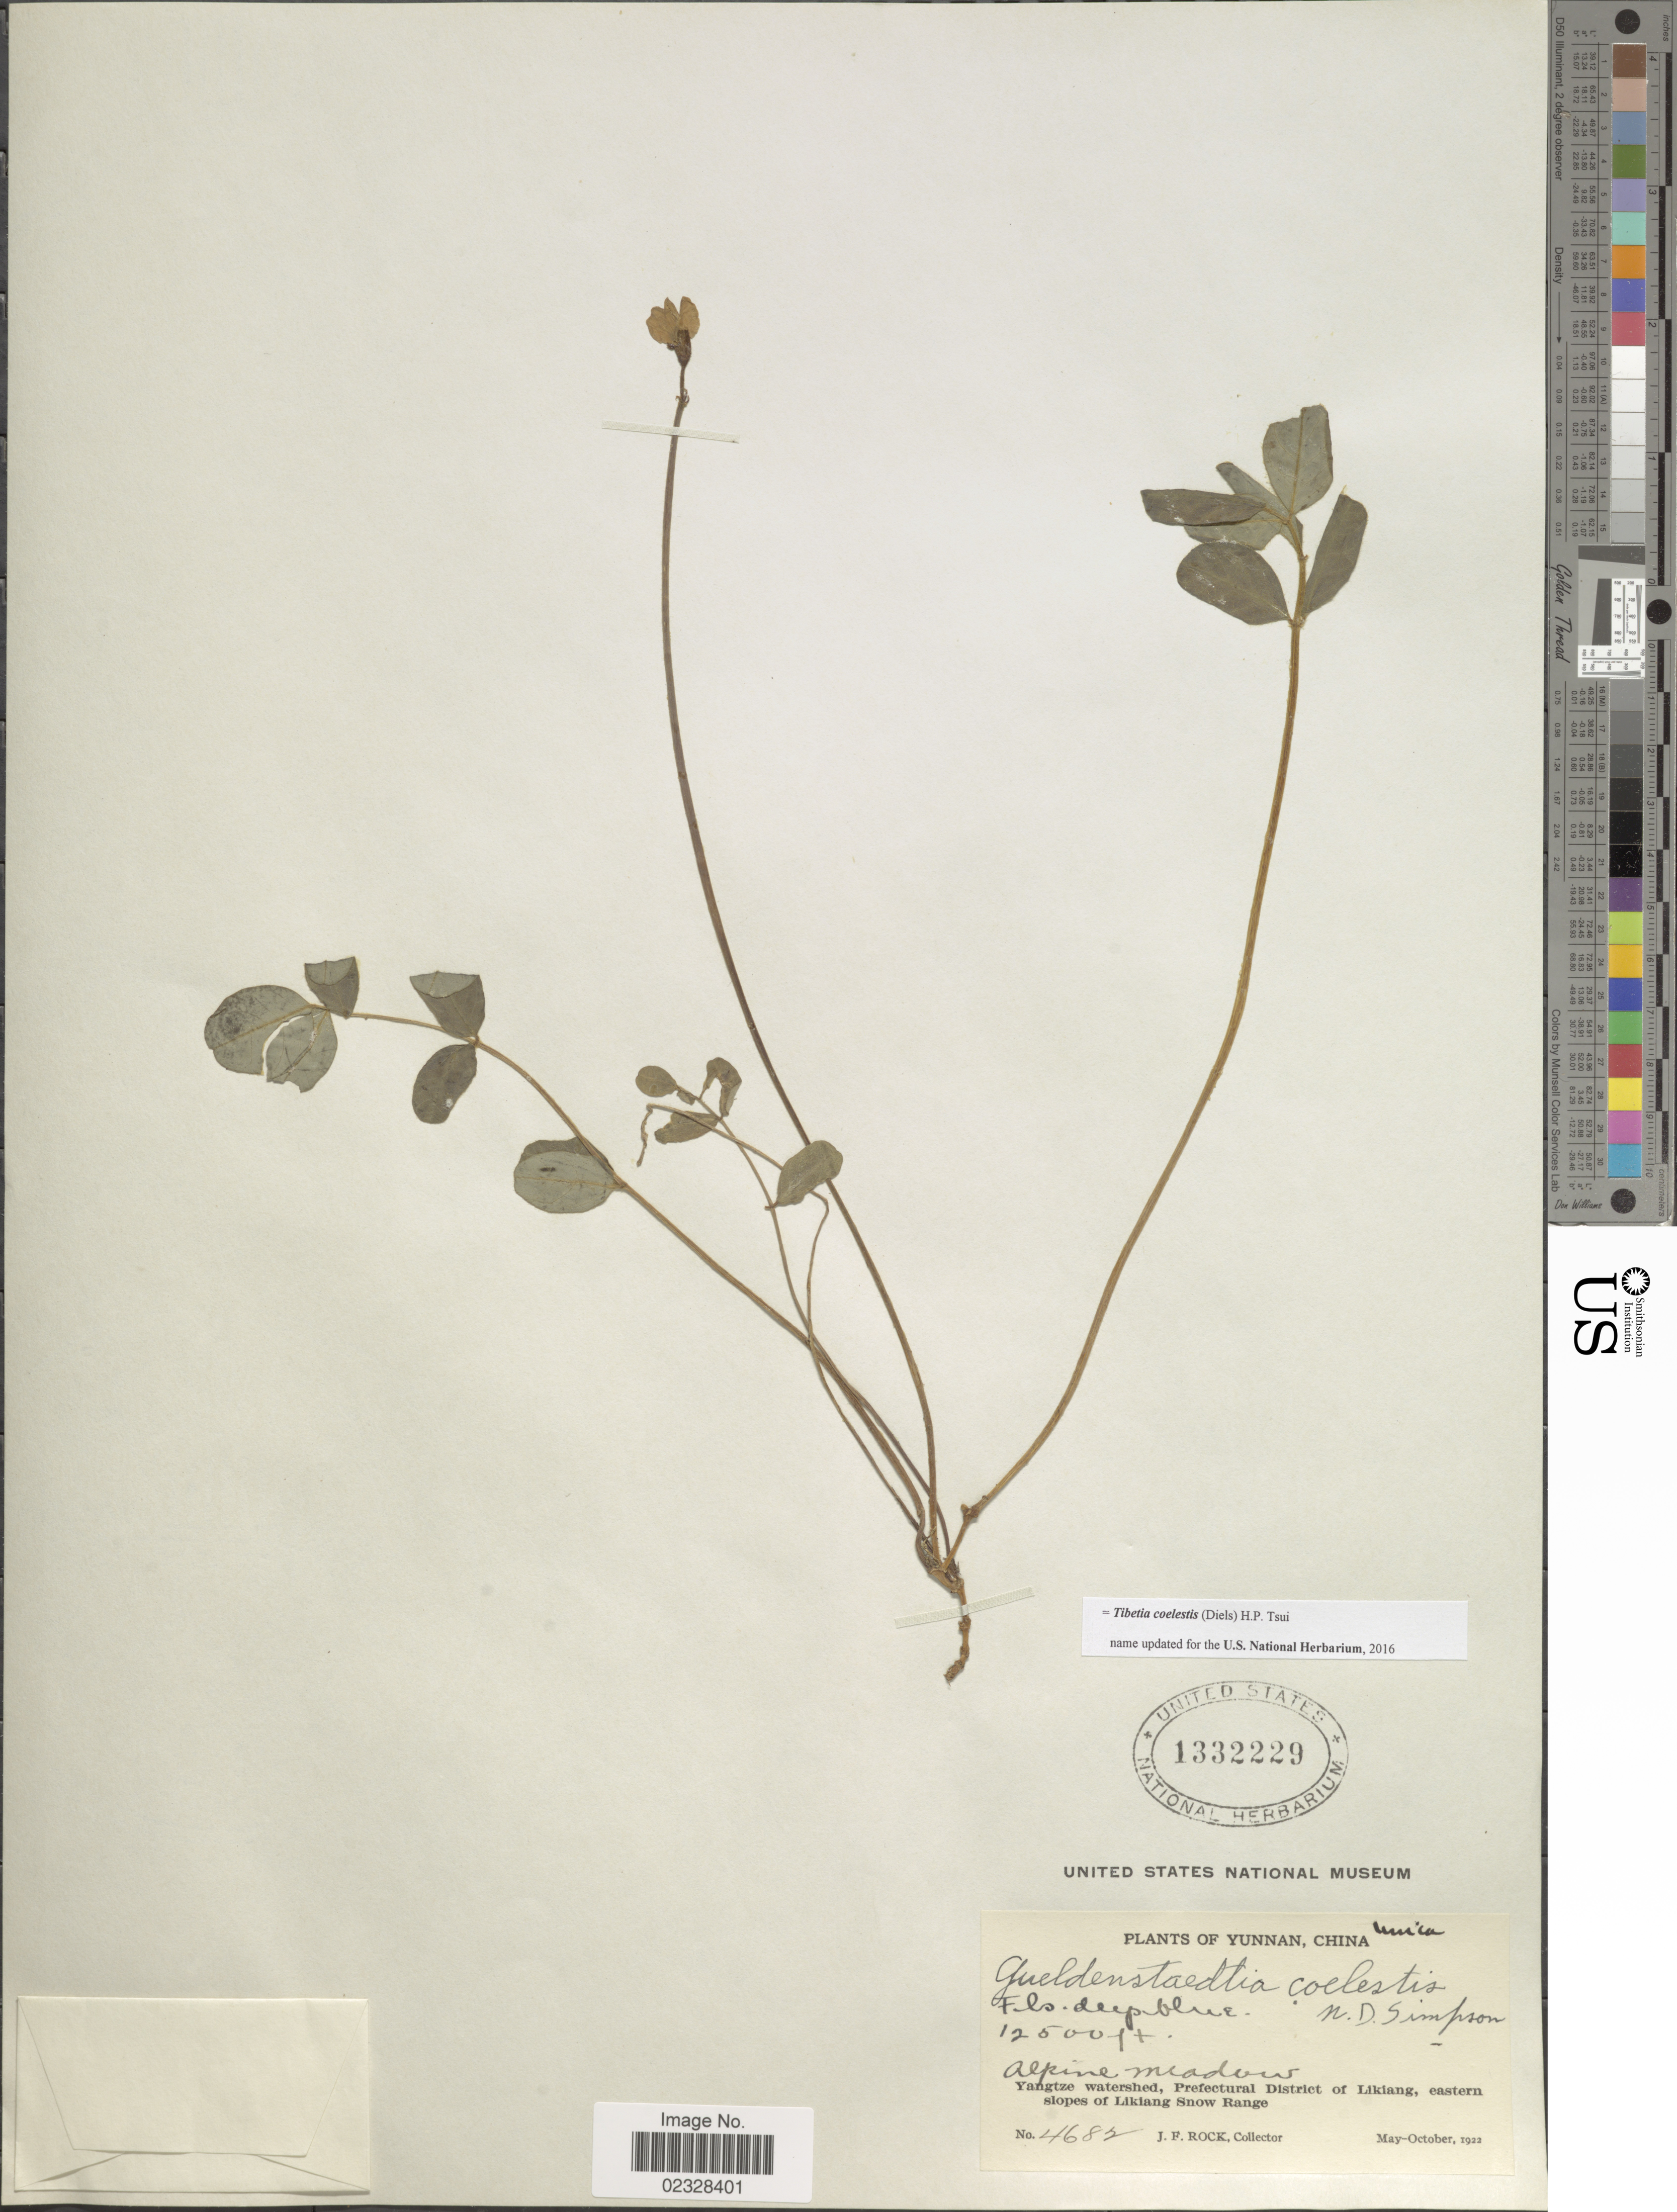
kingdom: Plantae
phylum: Tracheophyta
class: Magnoliopsida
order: Fabales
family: Fabaceae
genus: Tibetia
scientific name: Tibetia coelestis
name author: (Diels) H.B. Cui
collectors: J. Rock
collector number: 4682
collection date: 1922-05/1922-10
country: China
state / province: Yunnan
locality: Alpine meadow, Yangtze watershed, Prefectural District of Likiang, eastern slopes of Likiang Snow Range.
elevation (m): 3810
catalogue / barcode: US 1332229